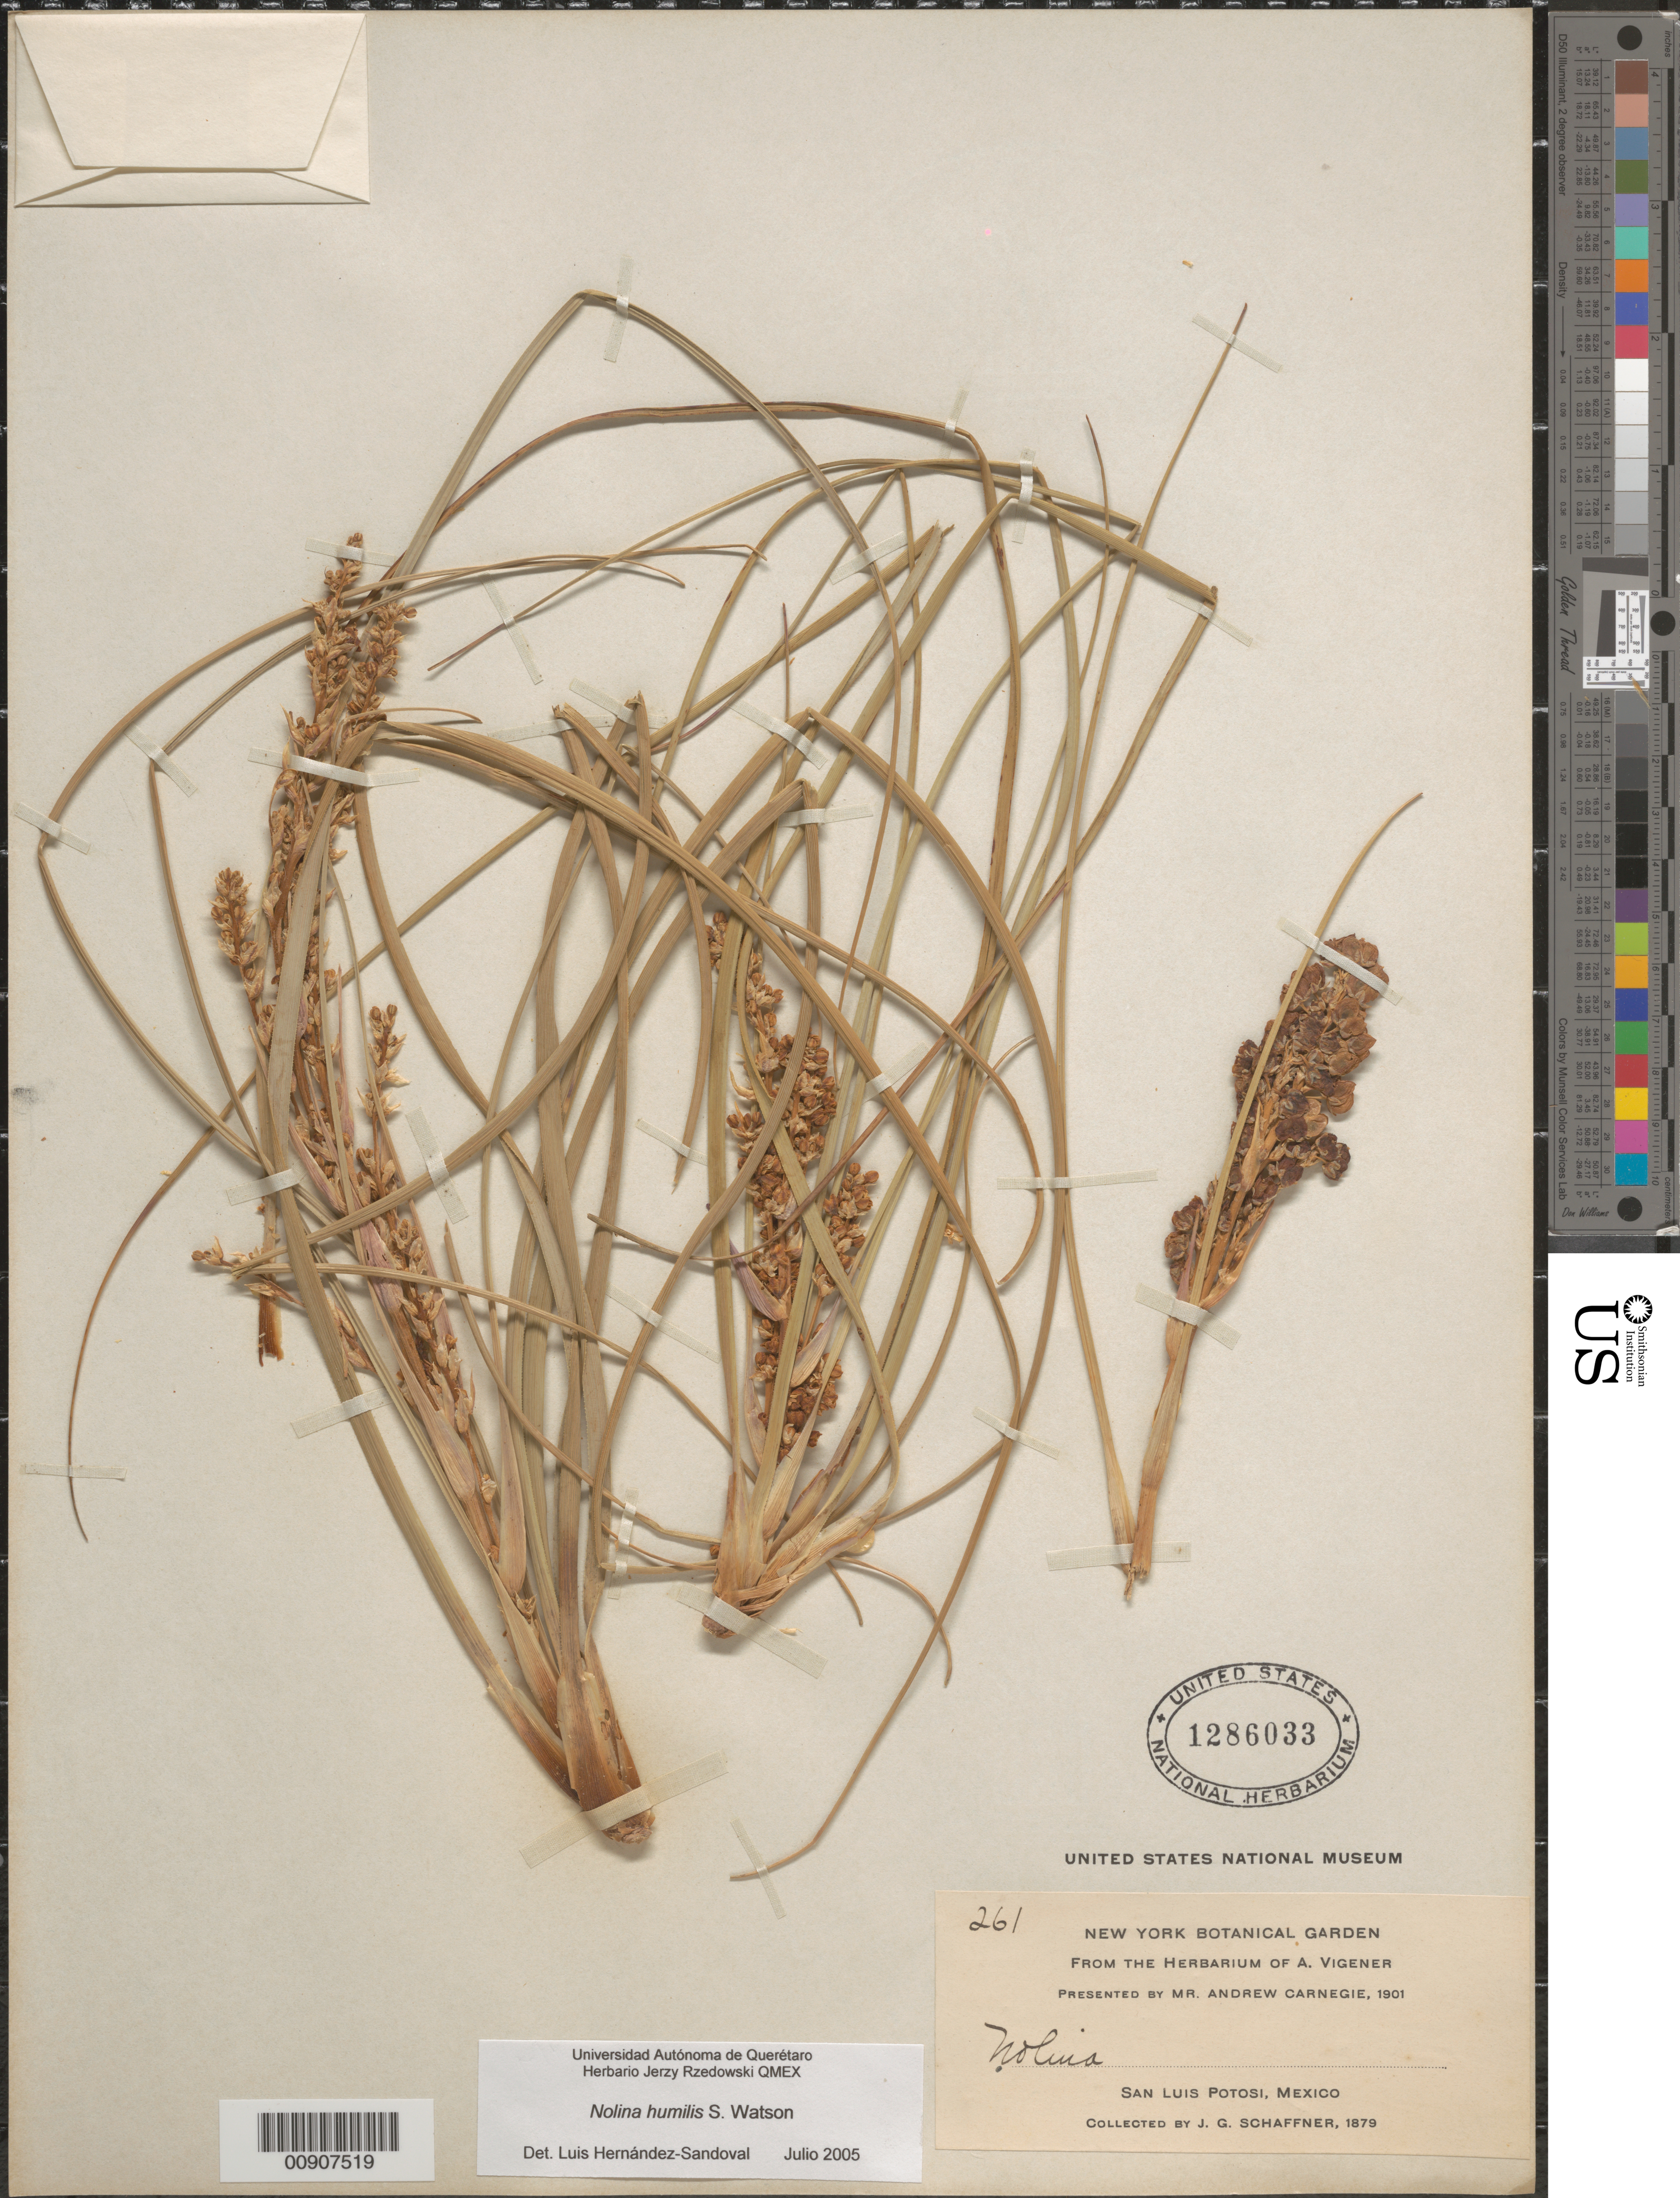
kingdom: Plantae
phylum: Tracheophyta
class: Liliopsida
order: Asparagales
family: Asparagaceae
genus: Nolina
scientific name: Nolina humilis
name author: S. Watson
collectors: J. G. Schaffner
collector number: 261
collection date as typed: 1879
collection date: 1879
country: Mexico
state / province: San Luis Potosí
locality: San Luis Potosí.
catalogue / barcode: US 1286033